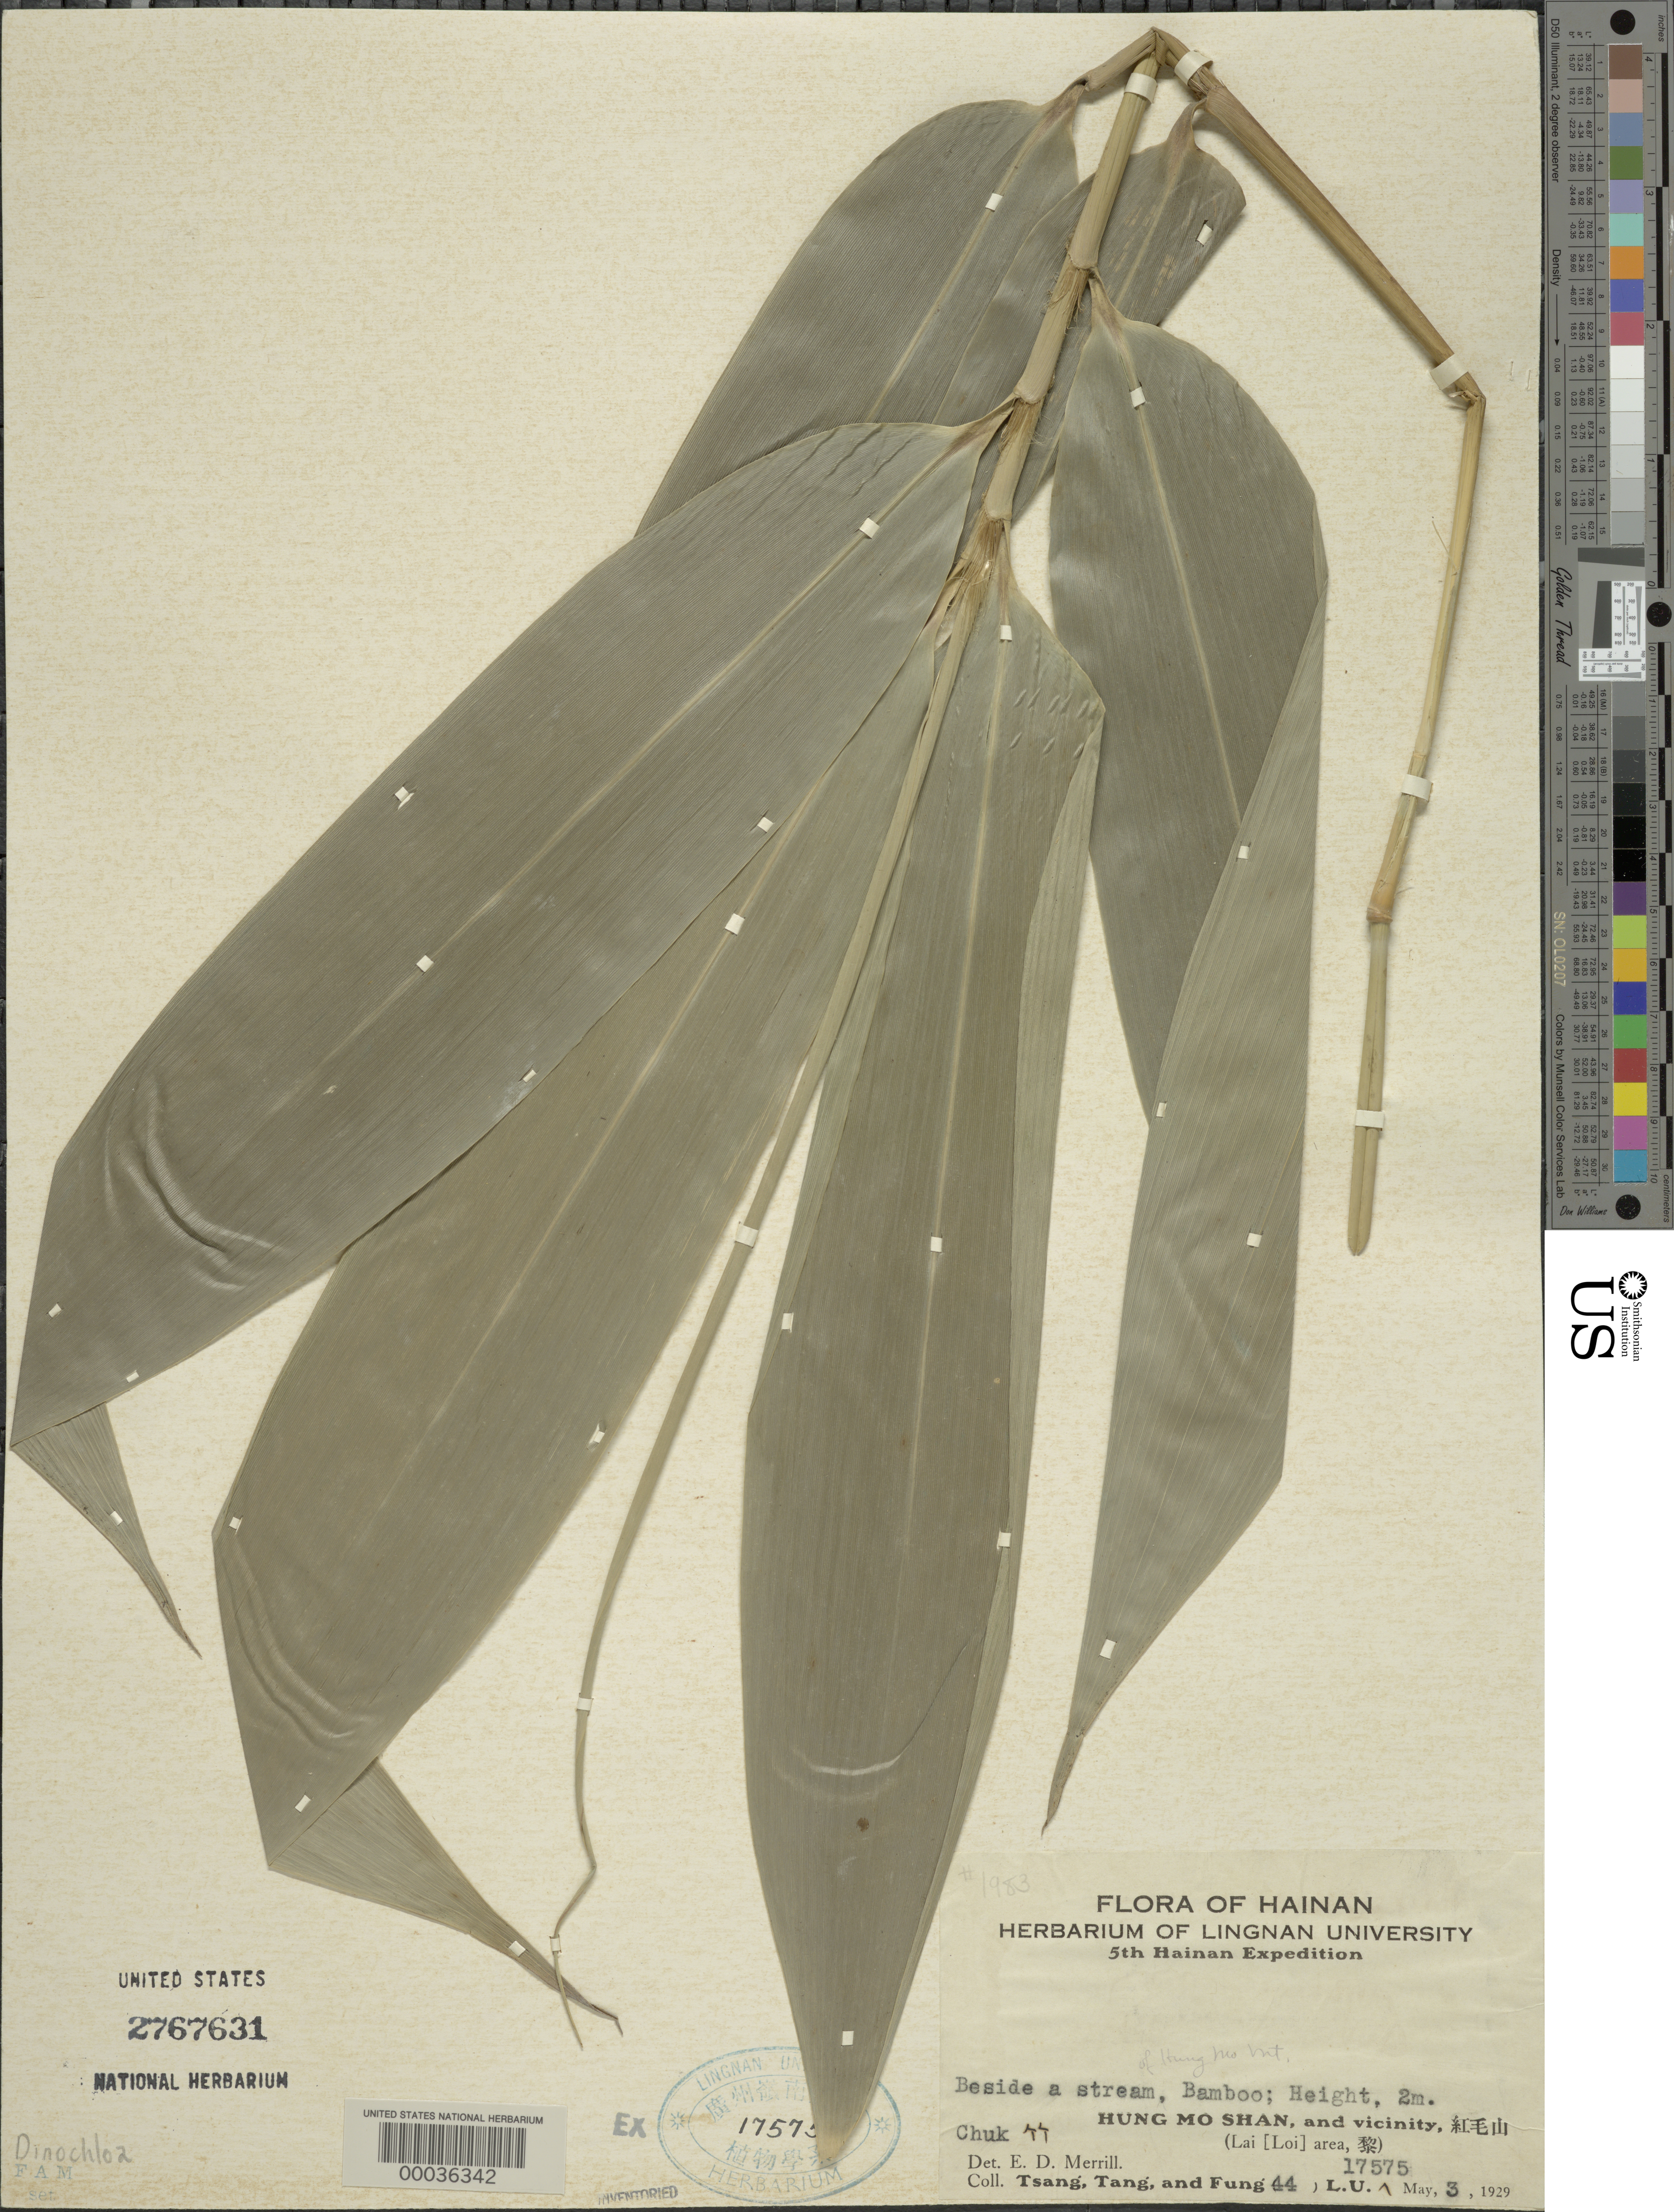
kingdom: Plantae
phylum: Tracheophyta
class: Liliopsida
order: Poales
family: Poaceae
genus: Dinochloa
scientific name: Dinochloa sp.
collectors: -- Tsang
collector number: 44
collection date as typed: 03 May 1929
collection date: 1929-05-03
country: China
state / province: Hainan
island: Hainan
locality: Hung mo shan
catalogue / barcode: US 2767631